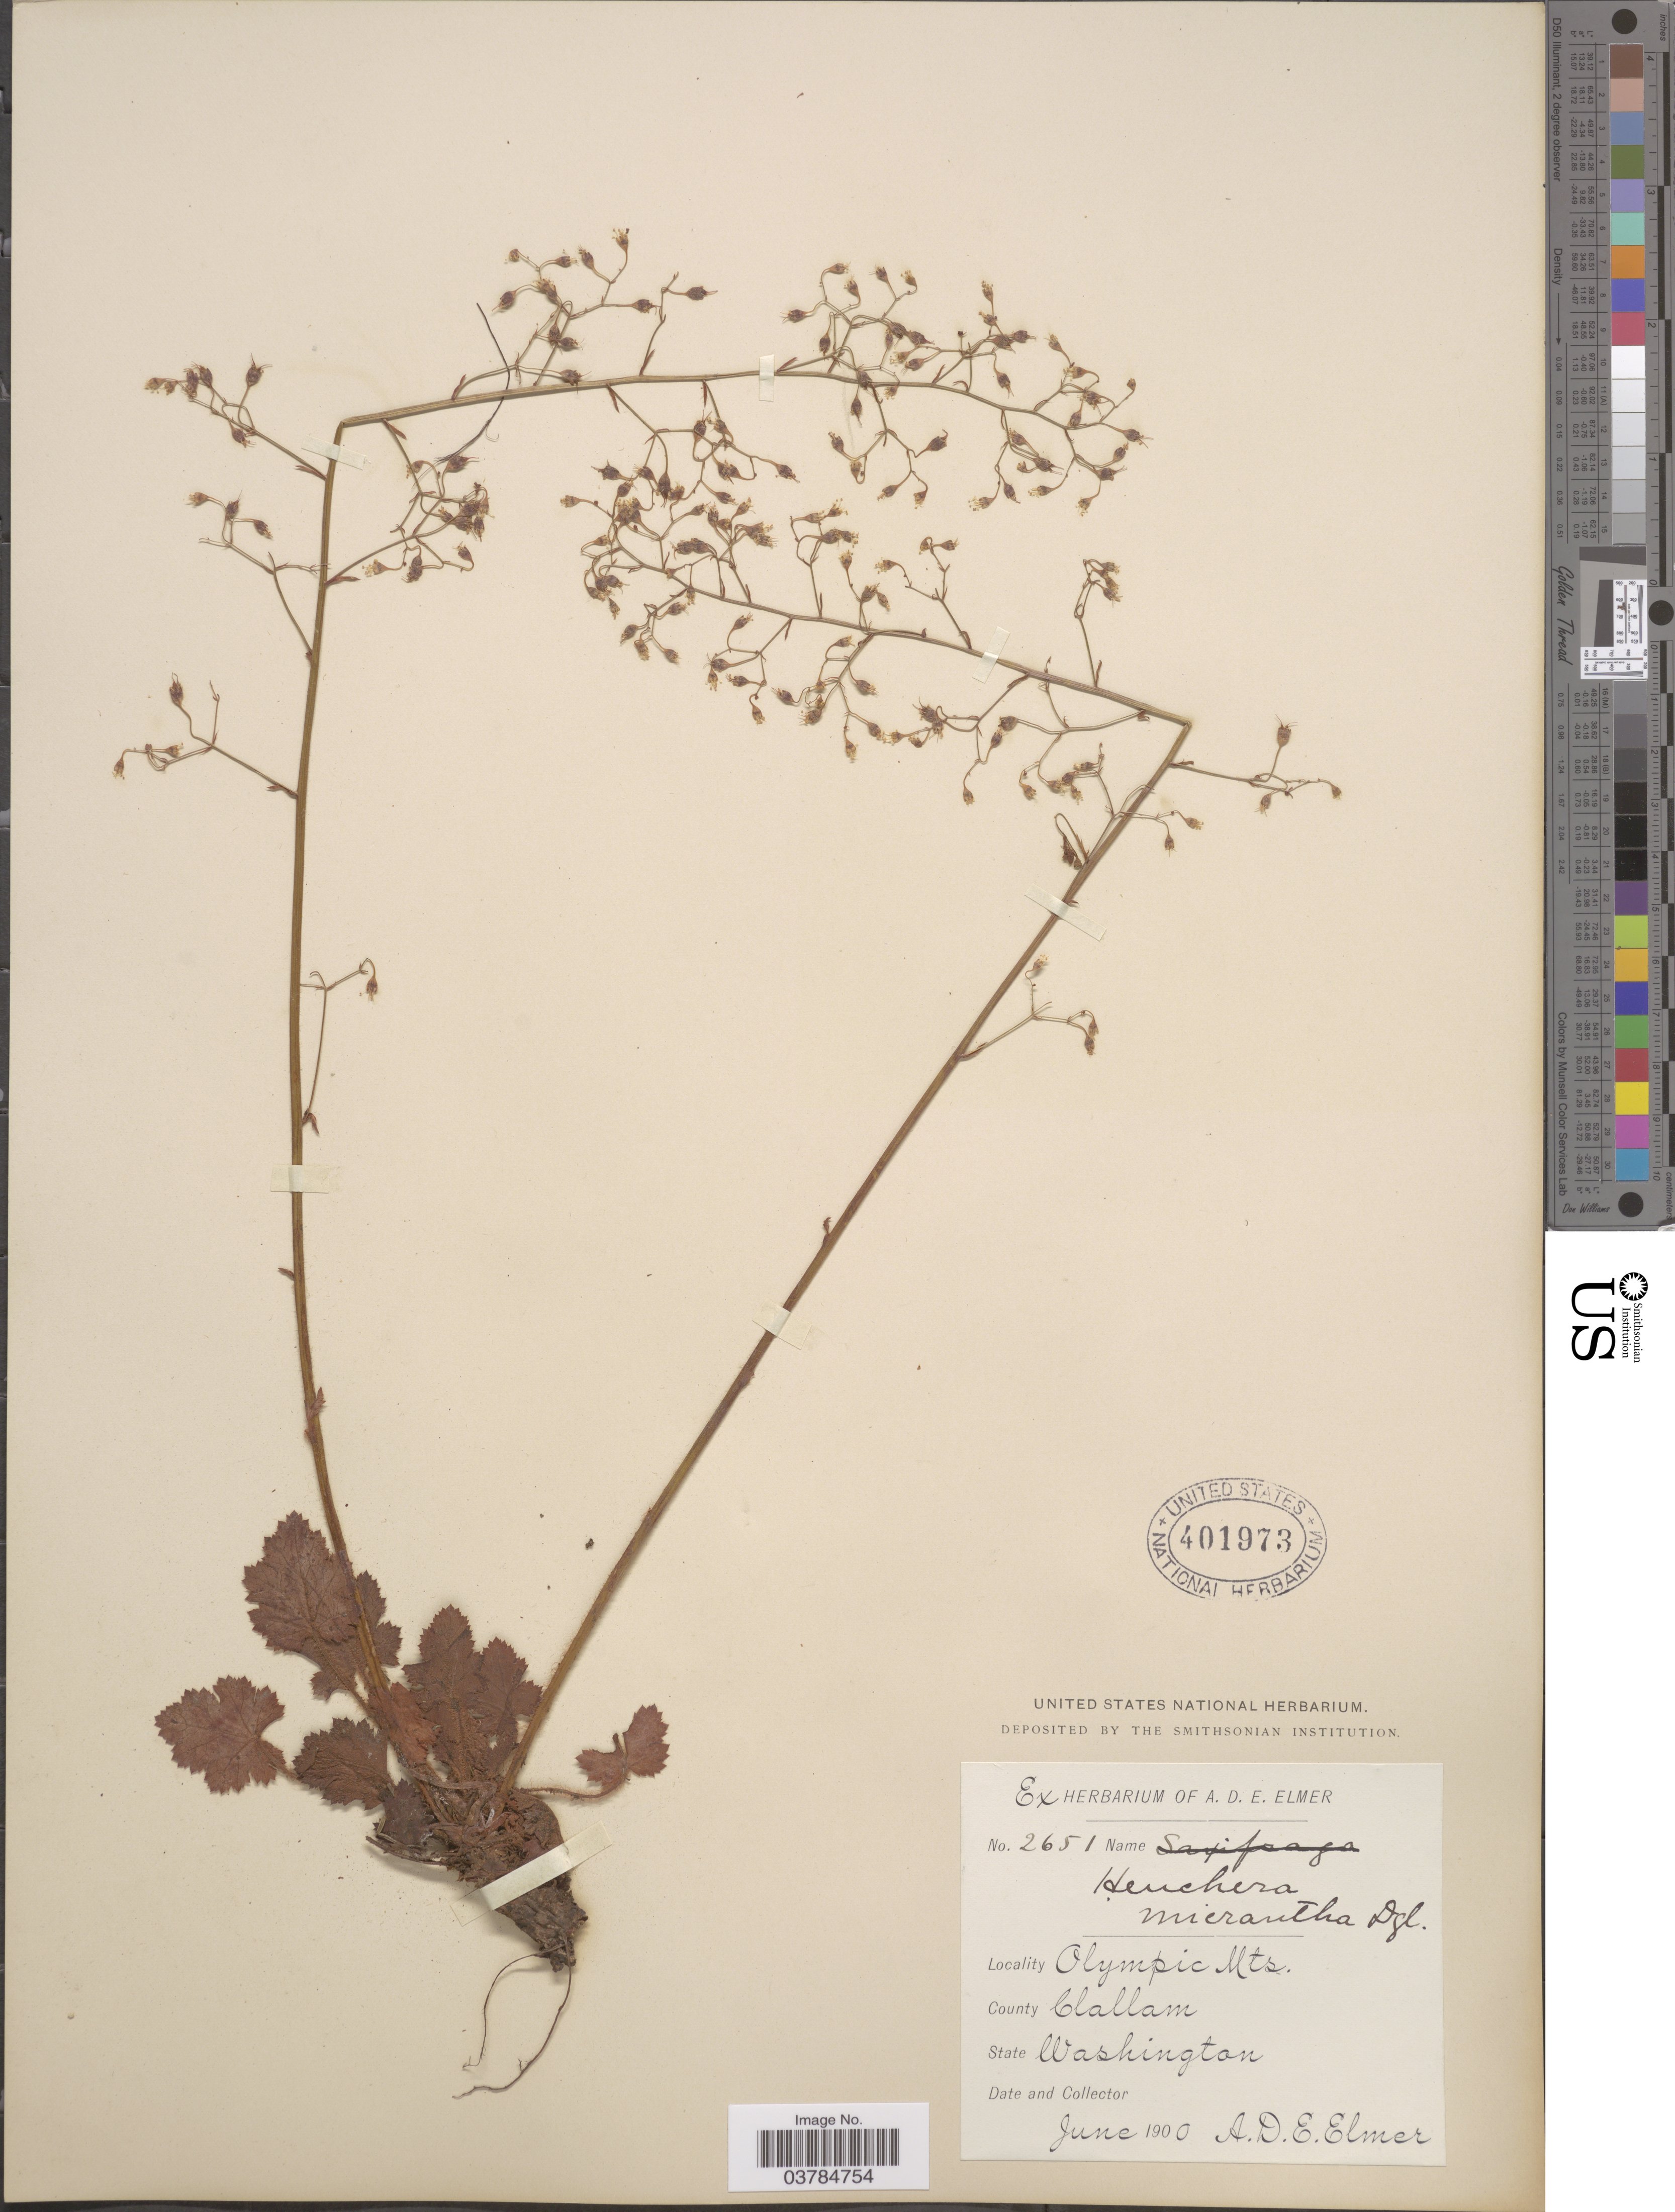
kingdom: Plantae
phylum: Tracheophyta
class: Magnoliopsida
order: Saxifragales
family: Saxifragaceae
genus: Heuchera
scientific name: Heuchera micrantha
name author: Douglas ex Lindl.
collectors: A. D. E. Elmer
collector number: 2651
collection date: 1900-06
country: United States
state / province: Washington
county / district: Clallam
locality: Olympic Mts. County Clallam.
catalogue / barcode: US 401973